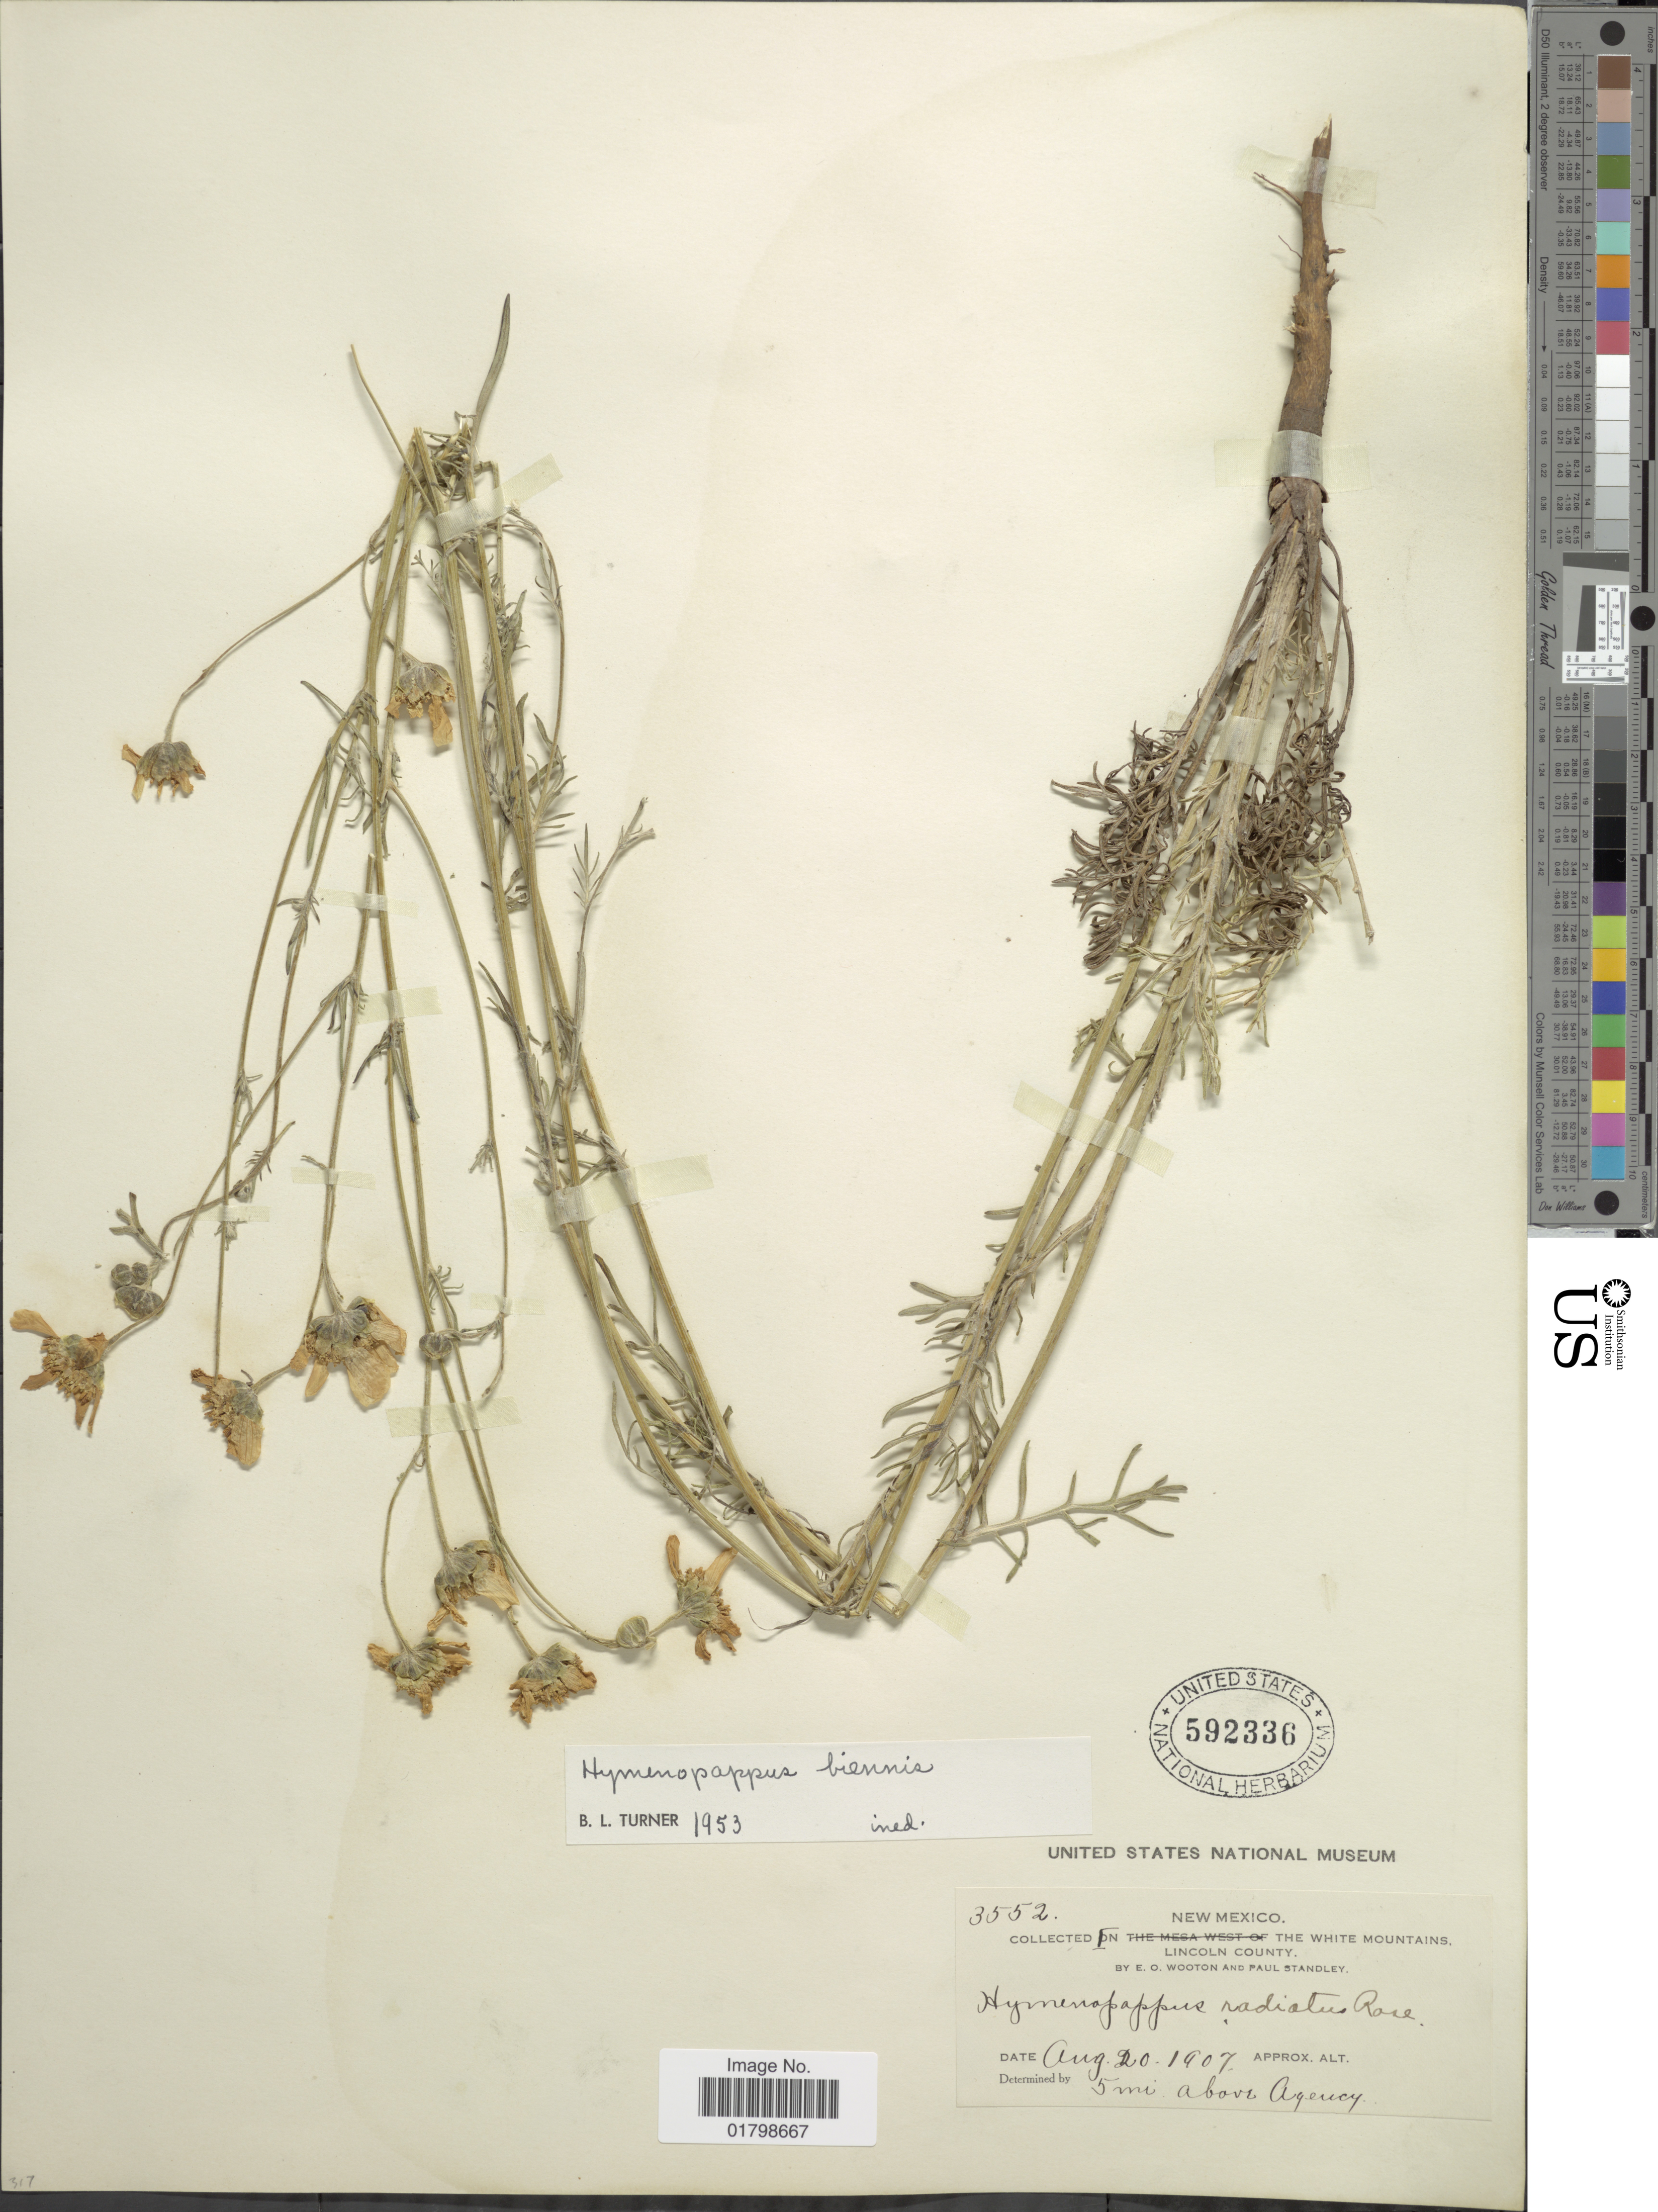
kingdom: Plantae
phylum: Tracheophyta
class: Magnoliopsida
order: Asterales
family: Asteraceae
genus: Hymenopappus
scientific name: Hymenopappus biennis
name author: (Rydb.) I.M. Johnst.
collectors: E. O. Wooton & P. C. Standley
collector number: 3552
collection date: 1907-08-20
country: United States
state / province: New Mexico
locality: White Mountains, Lincoln Co.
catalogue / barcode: US 592336